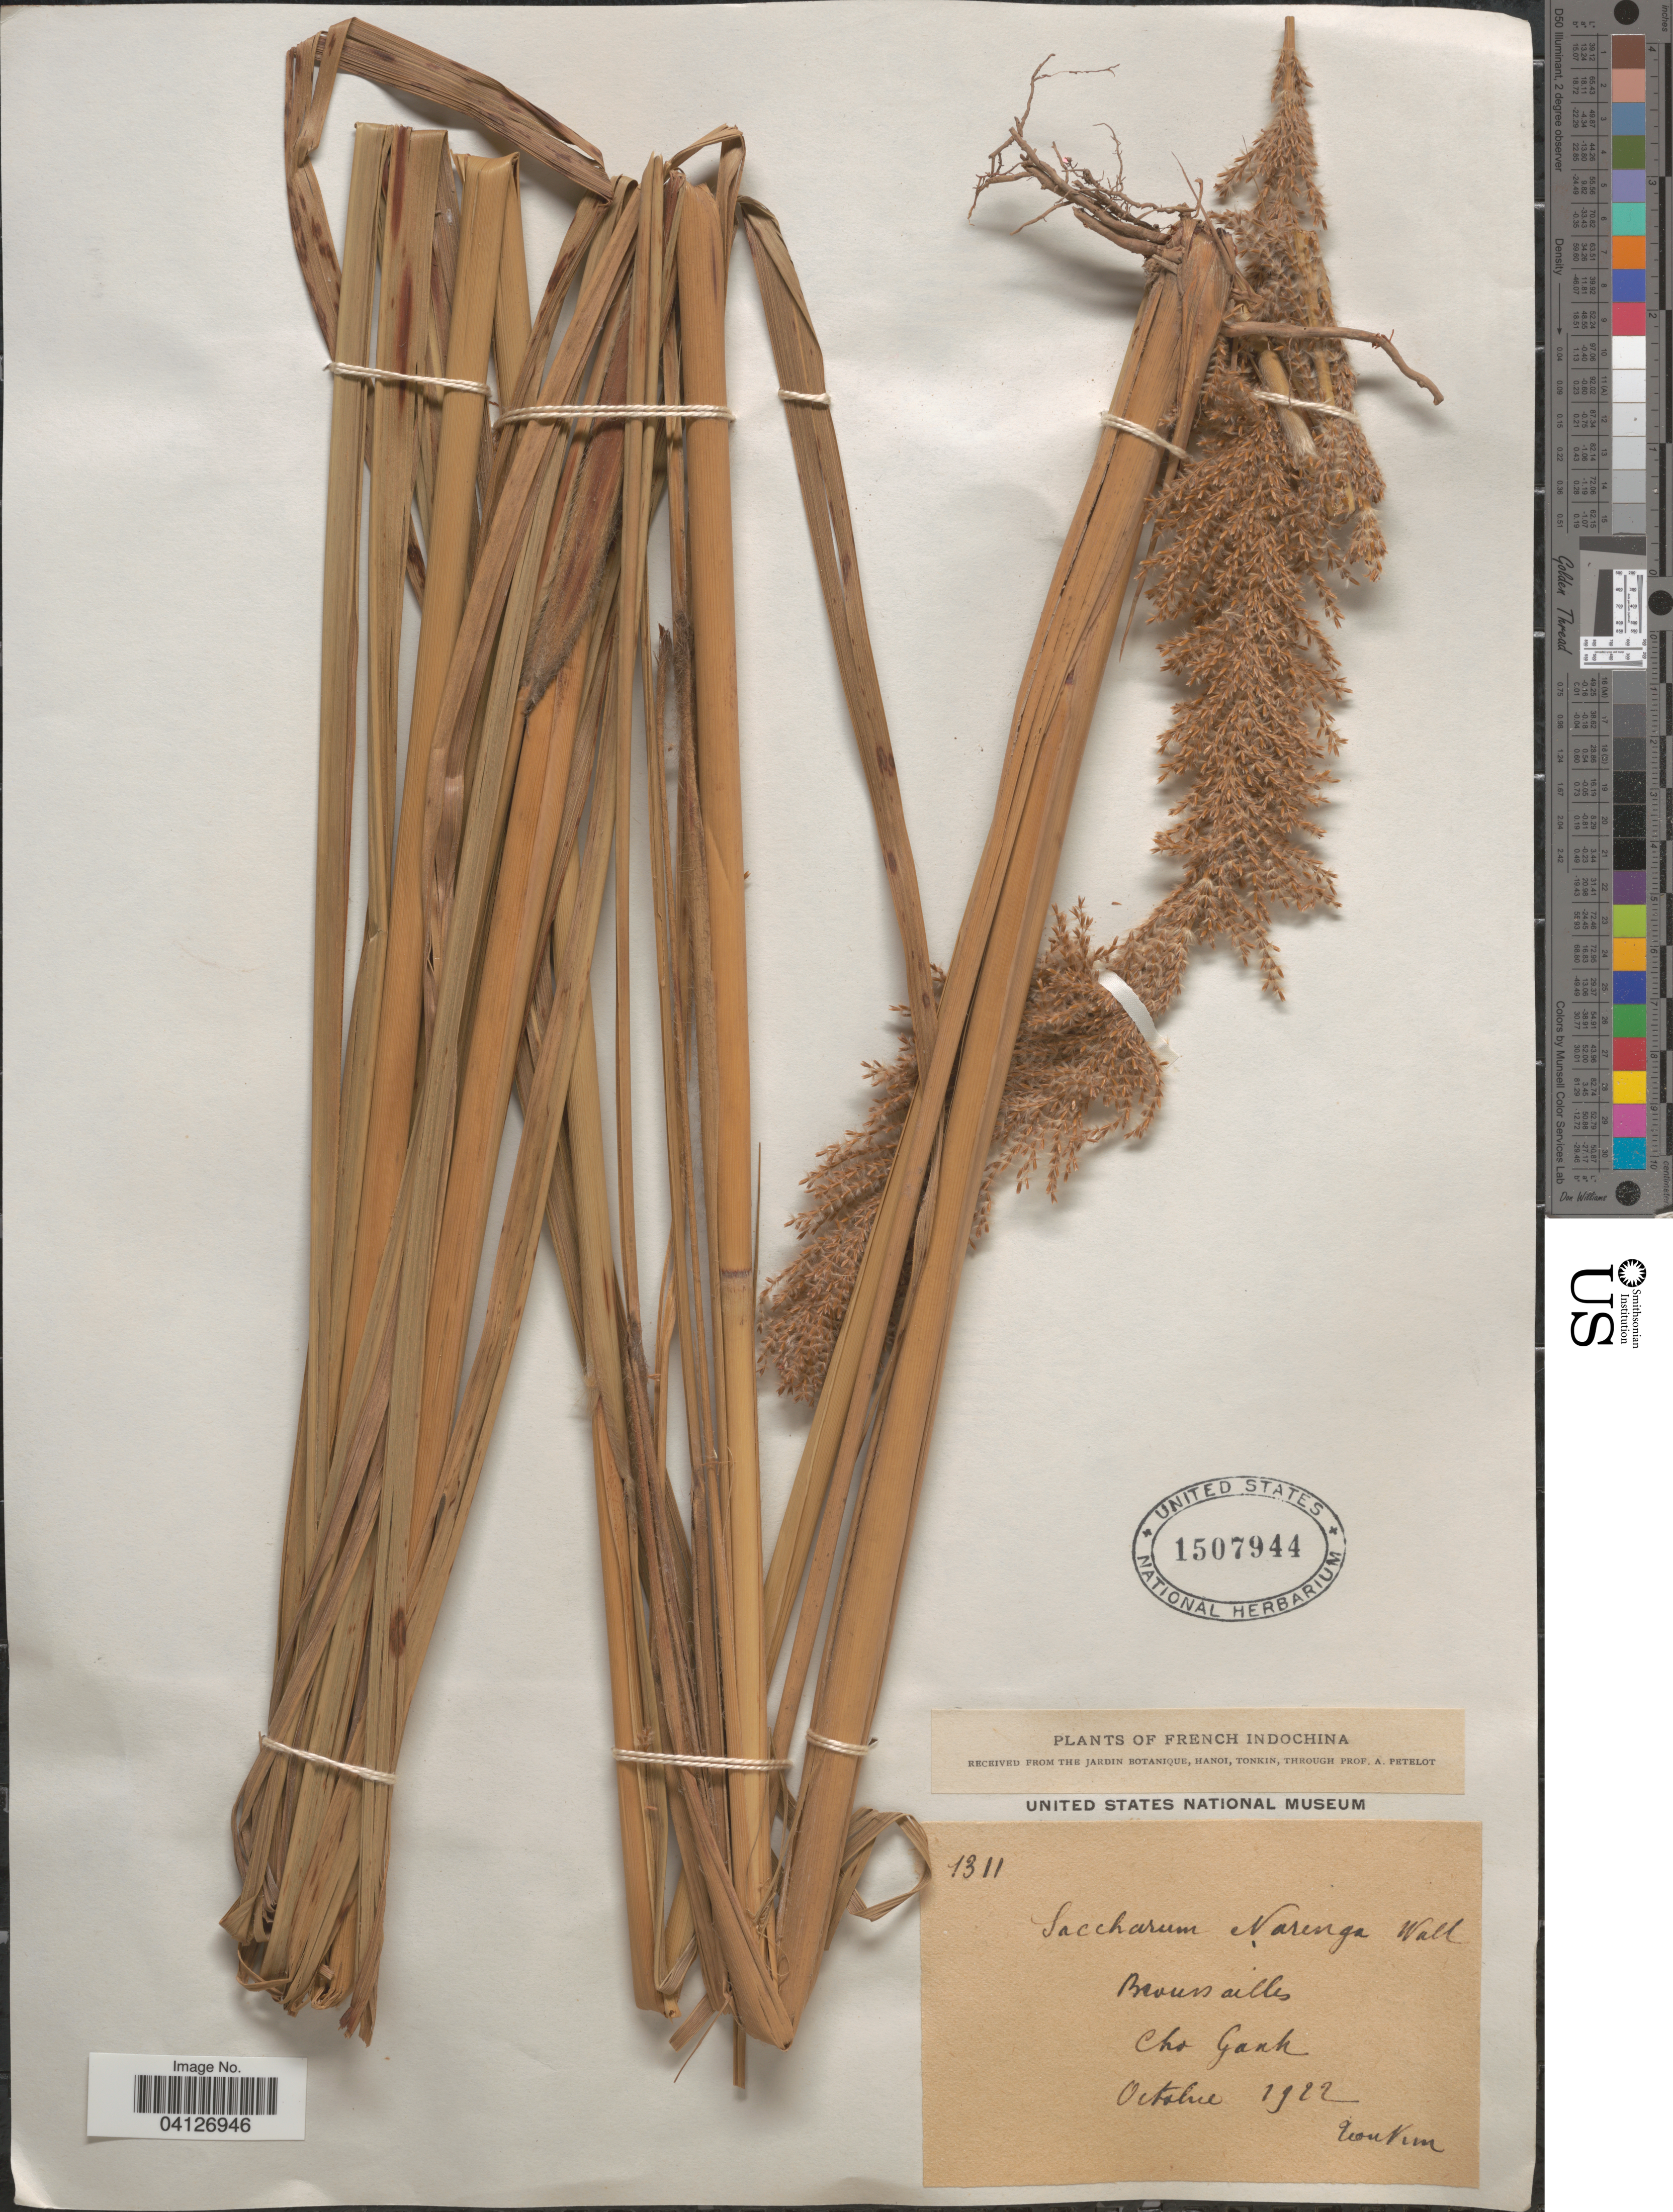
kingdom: Plantae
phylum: Tracheophyta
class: Liliopsida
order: Poales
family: Poaceae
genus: Saccharum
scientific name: Saccharum narenga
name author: (Nees ex Steud.) Hack.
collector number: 1311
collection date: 1922-10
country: Vietnam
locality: French Indochina. Broussailles. Cho Ganh. Tonkin.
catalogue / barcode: US 1507944